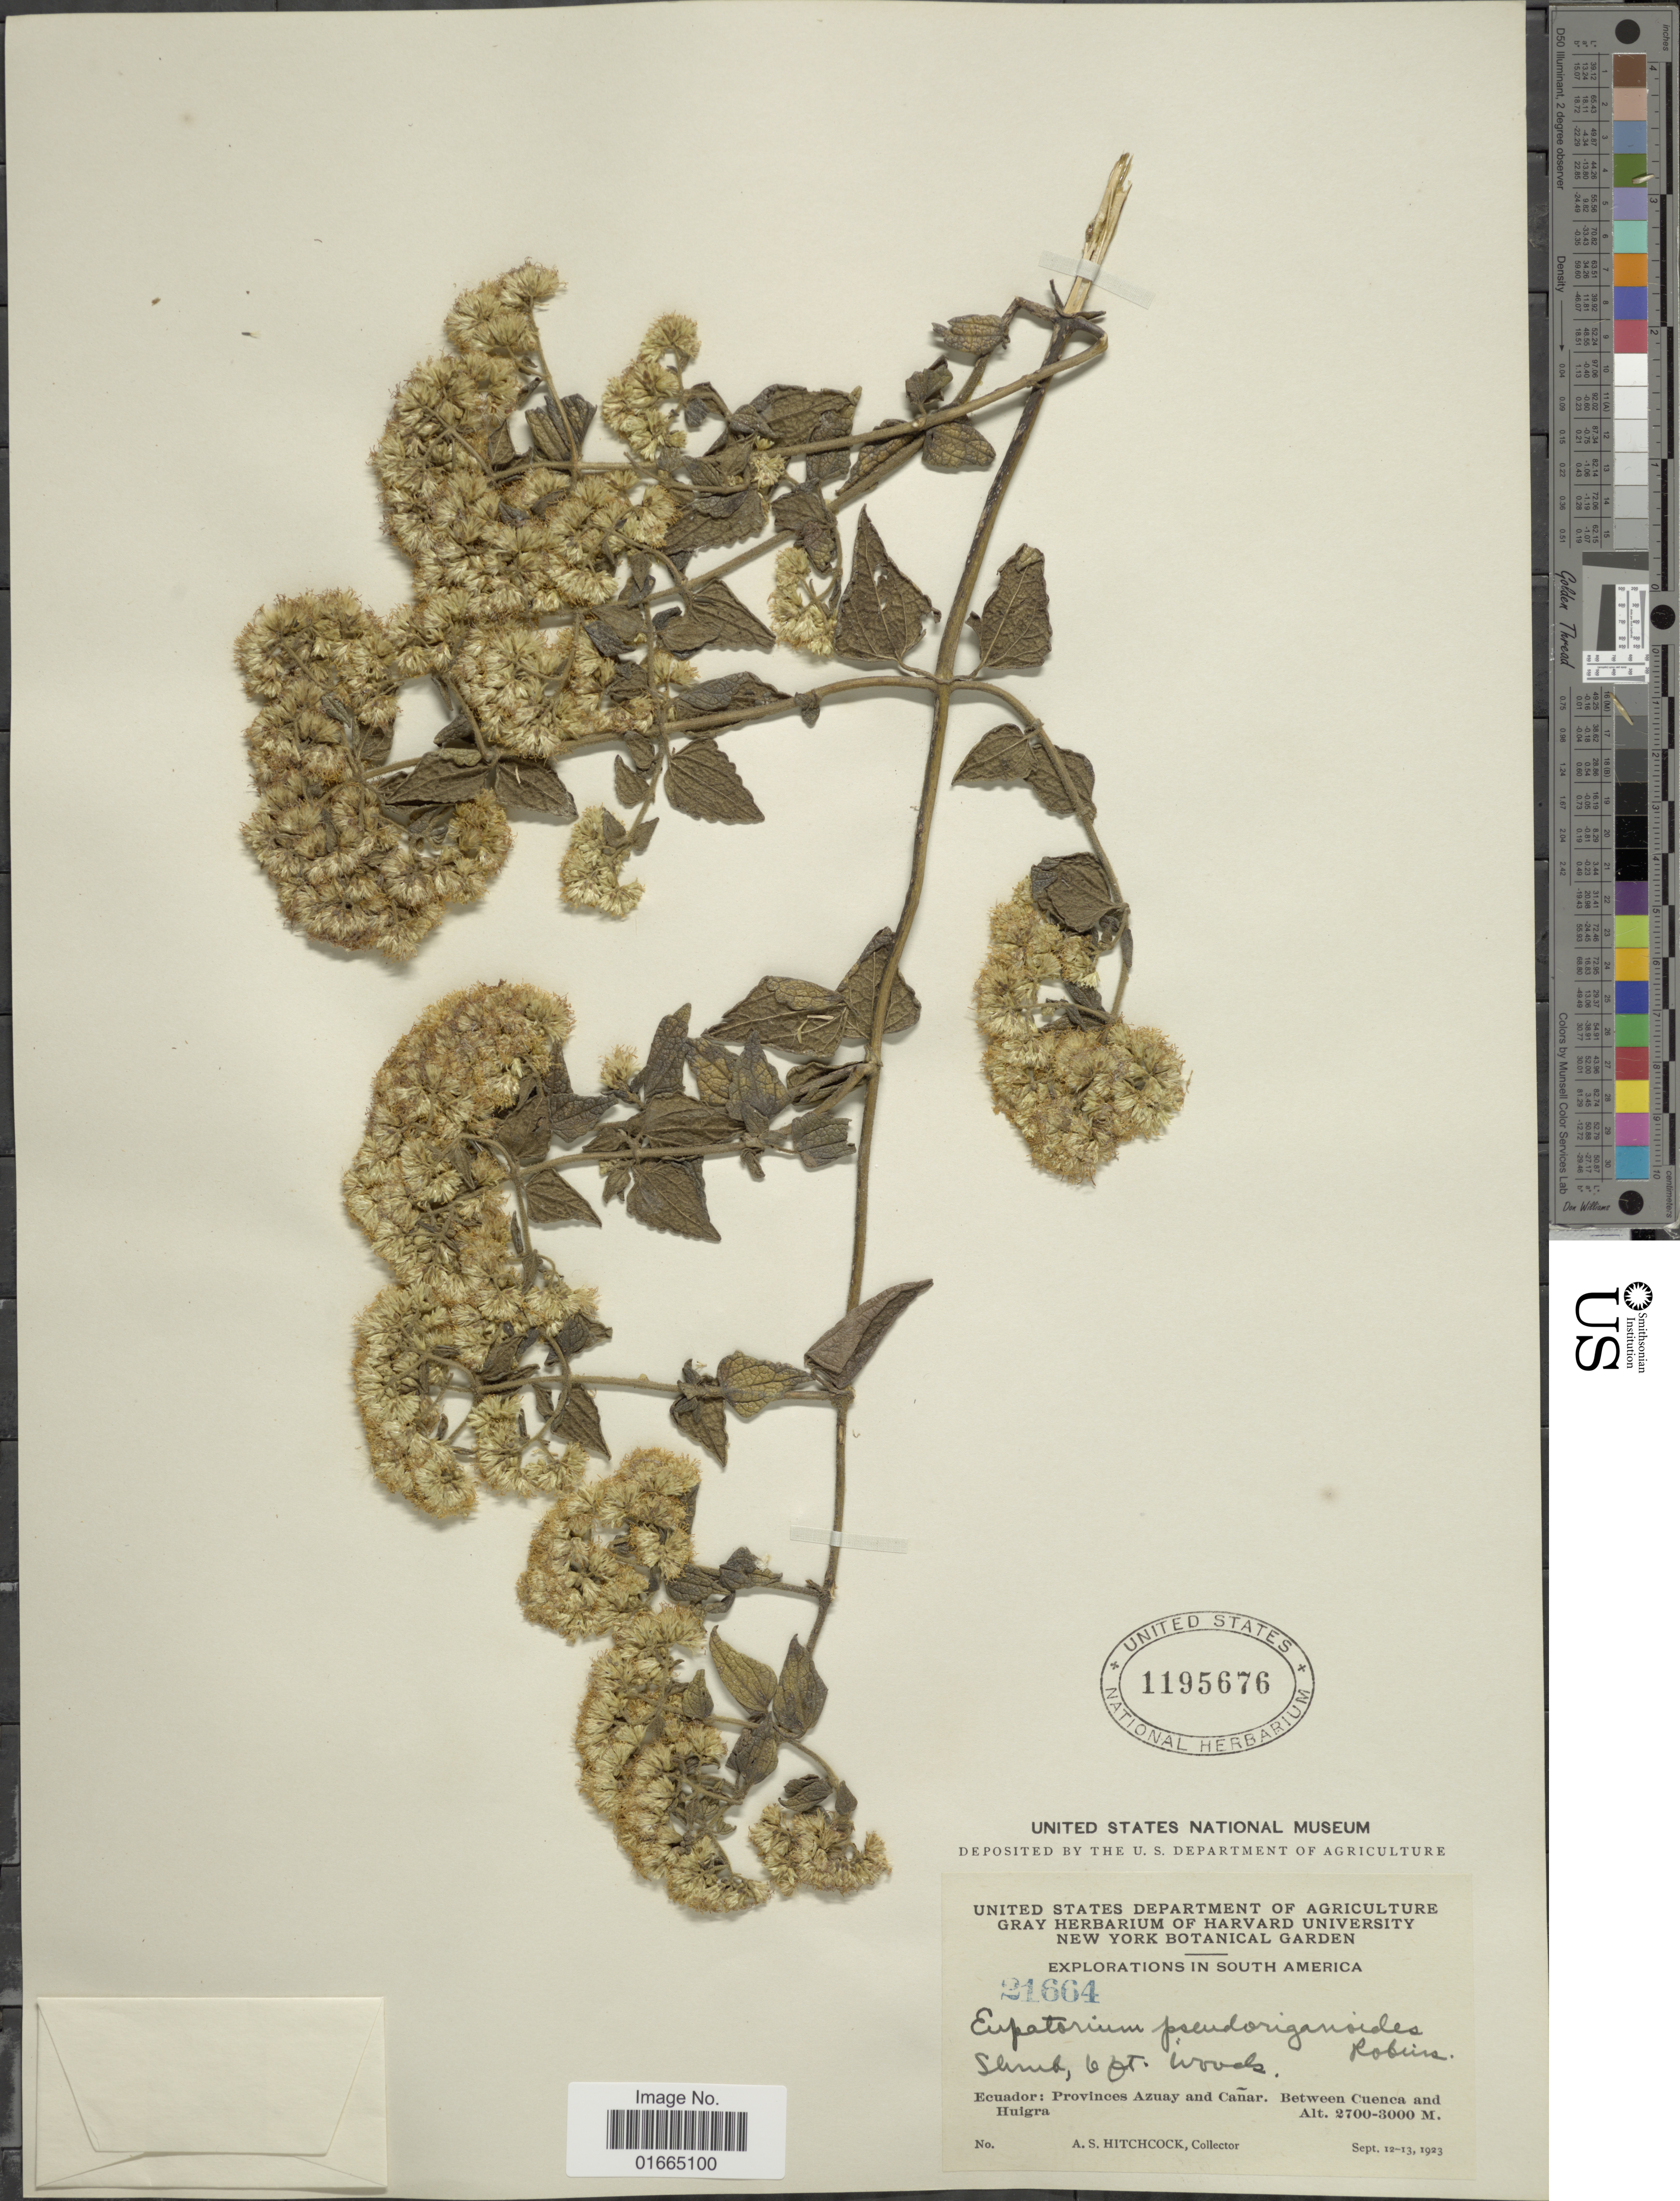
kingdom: Plantae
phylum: Tracheophyta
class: Magnoliopsida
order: Asterales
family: Asteraceae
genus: Cronquistianthus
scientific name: Cronquistianthus pseudoriganoides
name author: (Hieron.) R.M. King & H. Rob.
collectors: A. S. Hitchcock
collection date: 1923-09-12/1923-09-13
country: Ecuador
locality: Ecuador: Provinces Azuay and Cañar. Between Cuenca and Huigra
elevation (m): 2700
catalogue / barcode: US 1195676